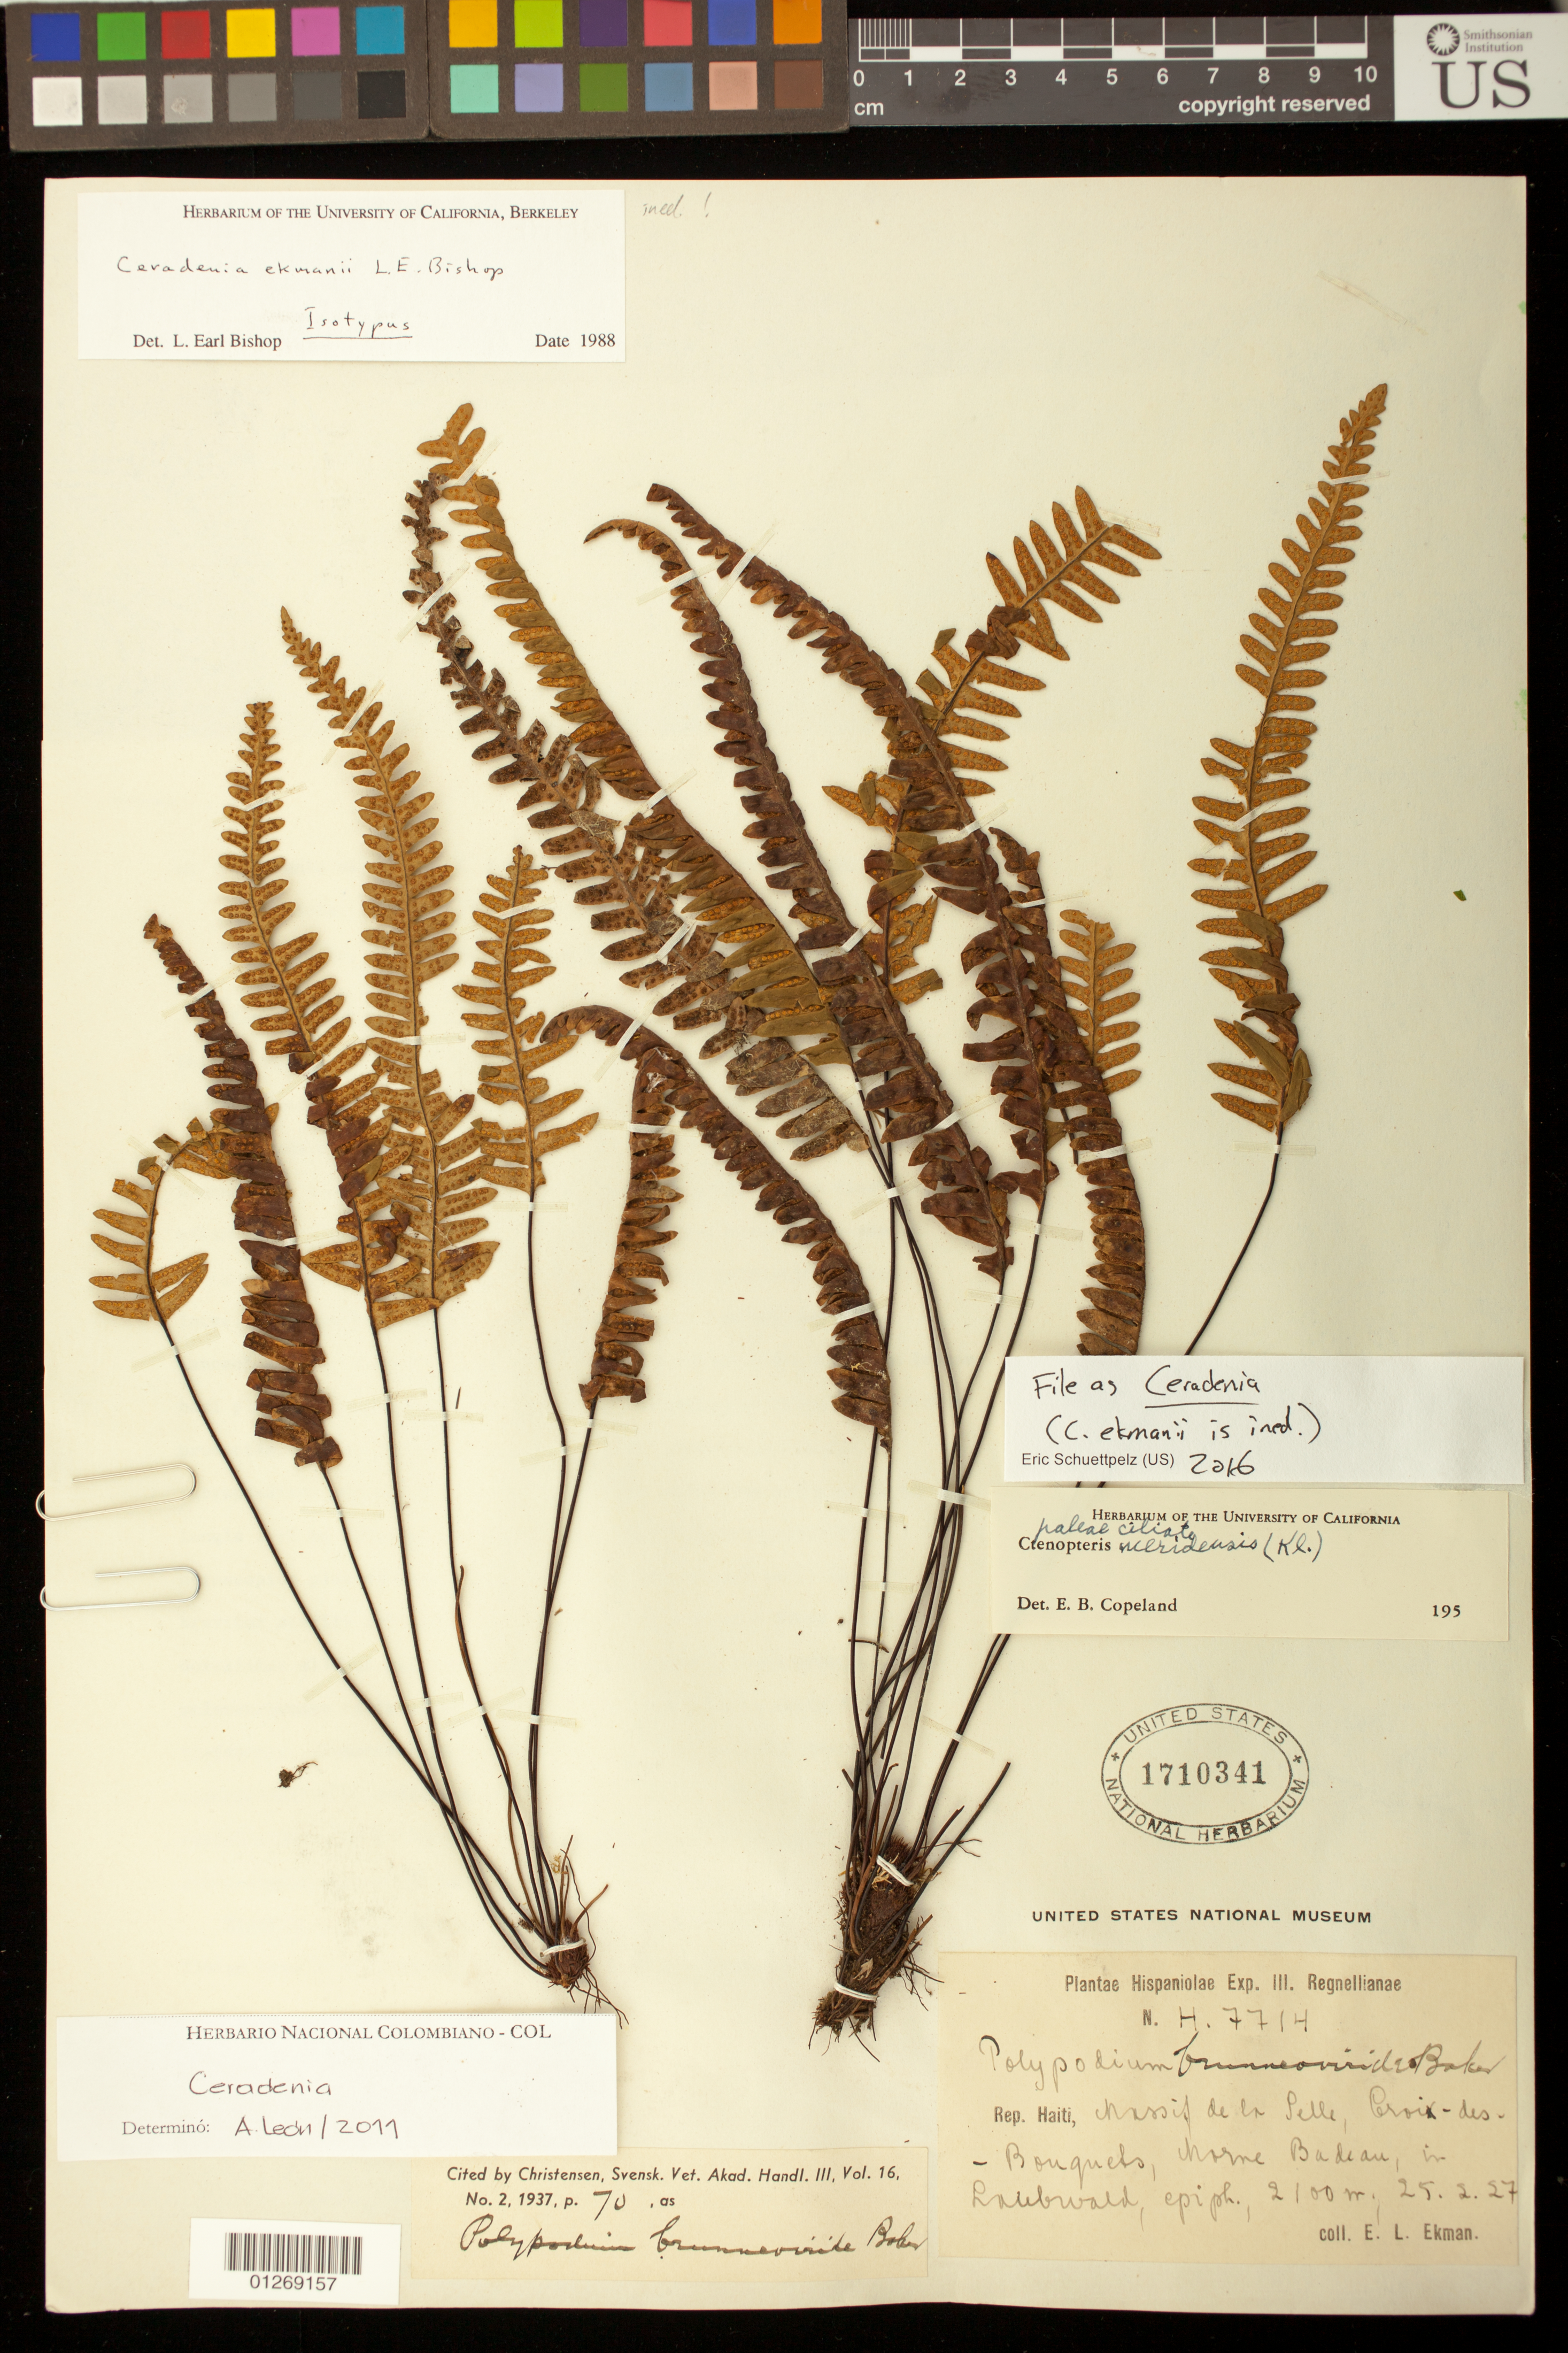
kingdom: Plantae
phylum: Tracheophyta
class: Polypodiopsida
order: Polypodiales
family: Polypodiaceae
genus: Ceradenia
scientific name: Ceradenia sp.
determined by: León-Parra, A.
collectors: E. L. Ekman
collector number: H 7714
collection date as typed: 25 Feb 1927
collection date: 1927-02-25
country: Haiti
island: Hispaniola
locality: Massif de la Selle, Croix-des-Bouquets, Morne Badeau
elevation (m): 2100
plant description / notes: Specimen annotated by L.E. Bishop (1988) as isotype of Ceradenia ekmanii L.E. Bishop [ined. name apparently never published]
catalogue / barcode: US 1710341